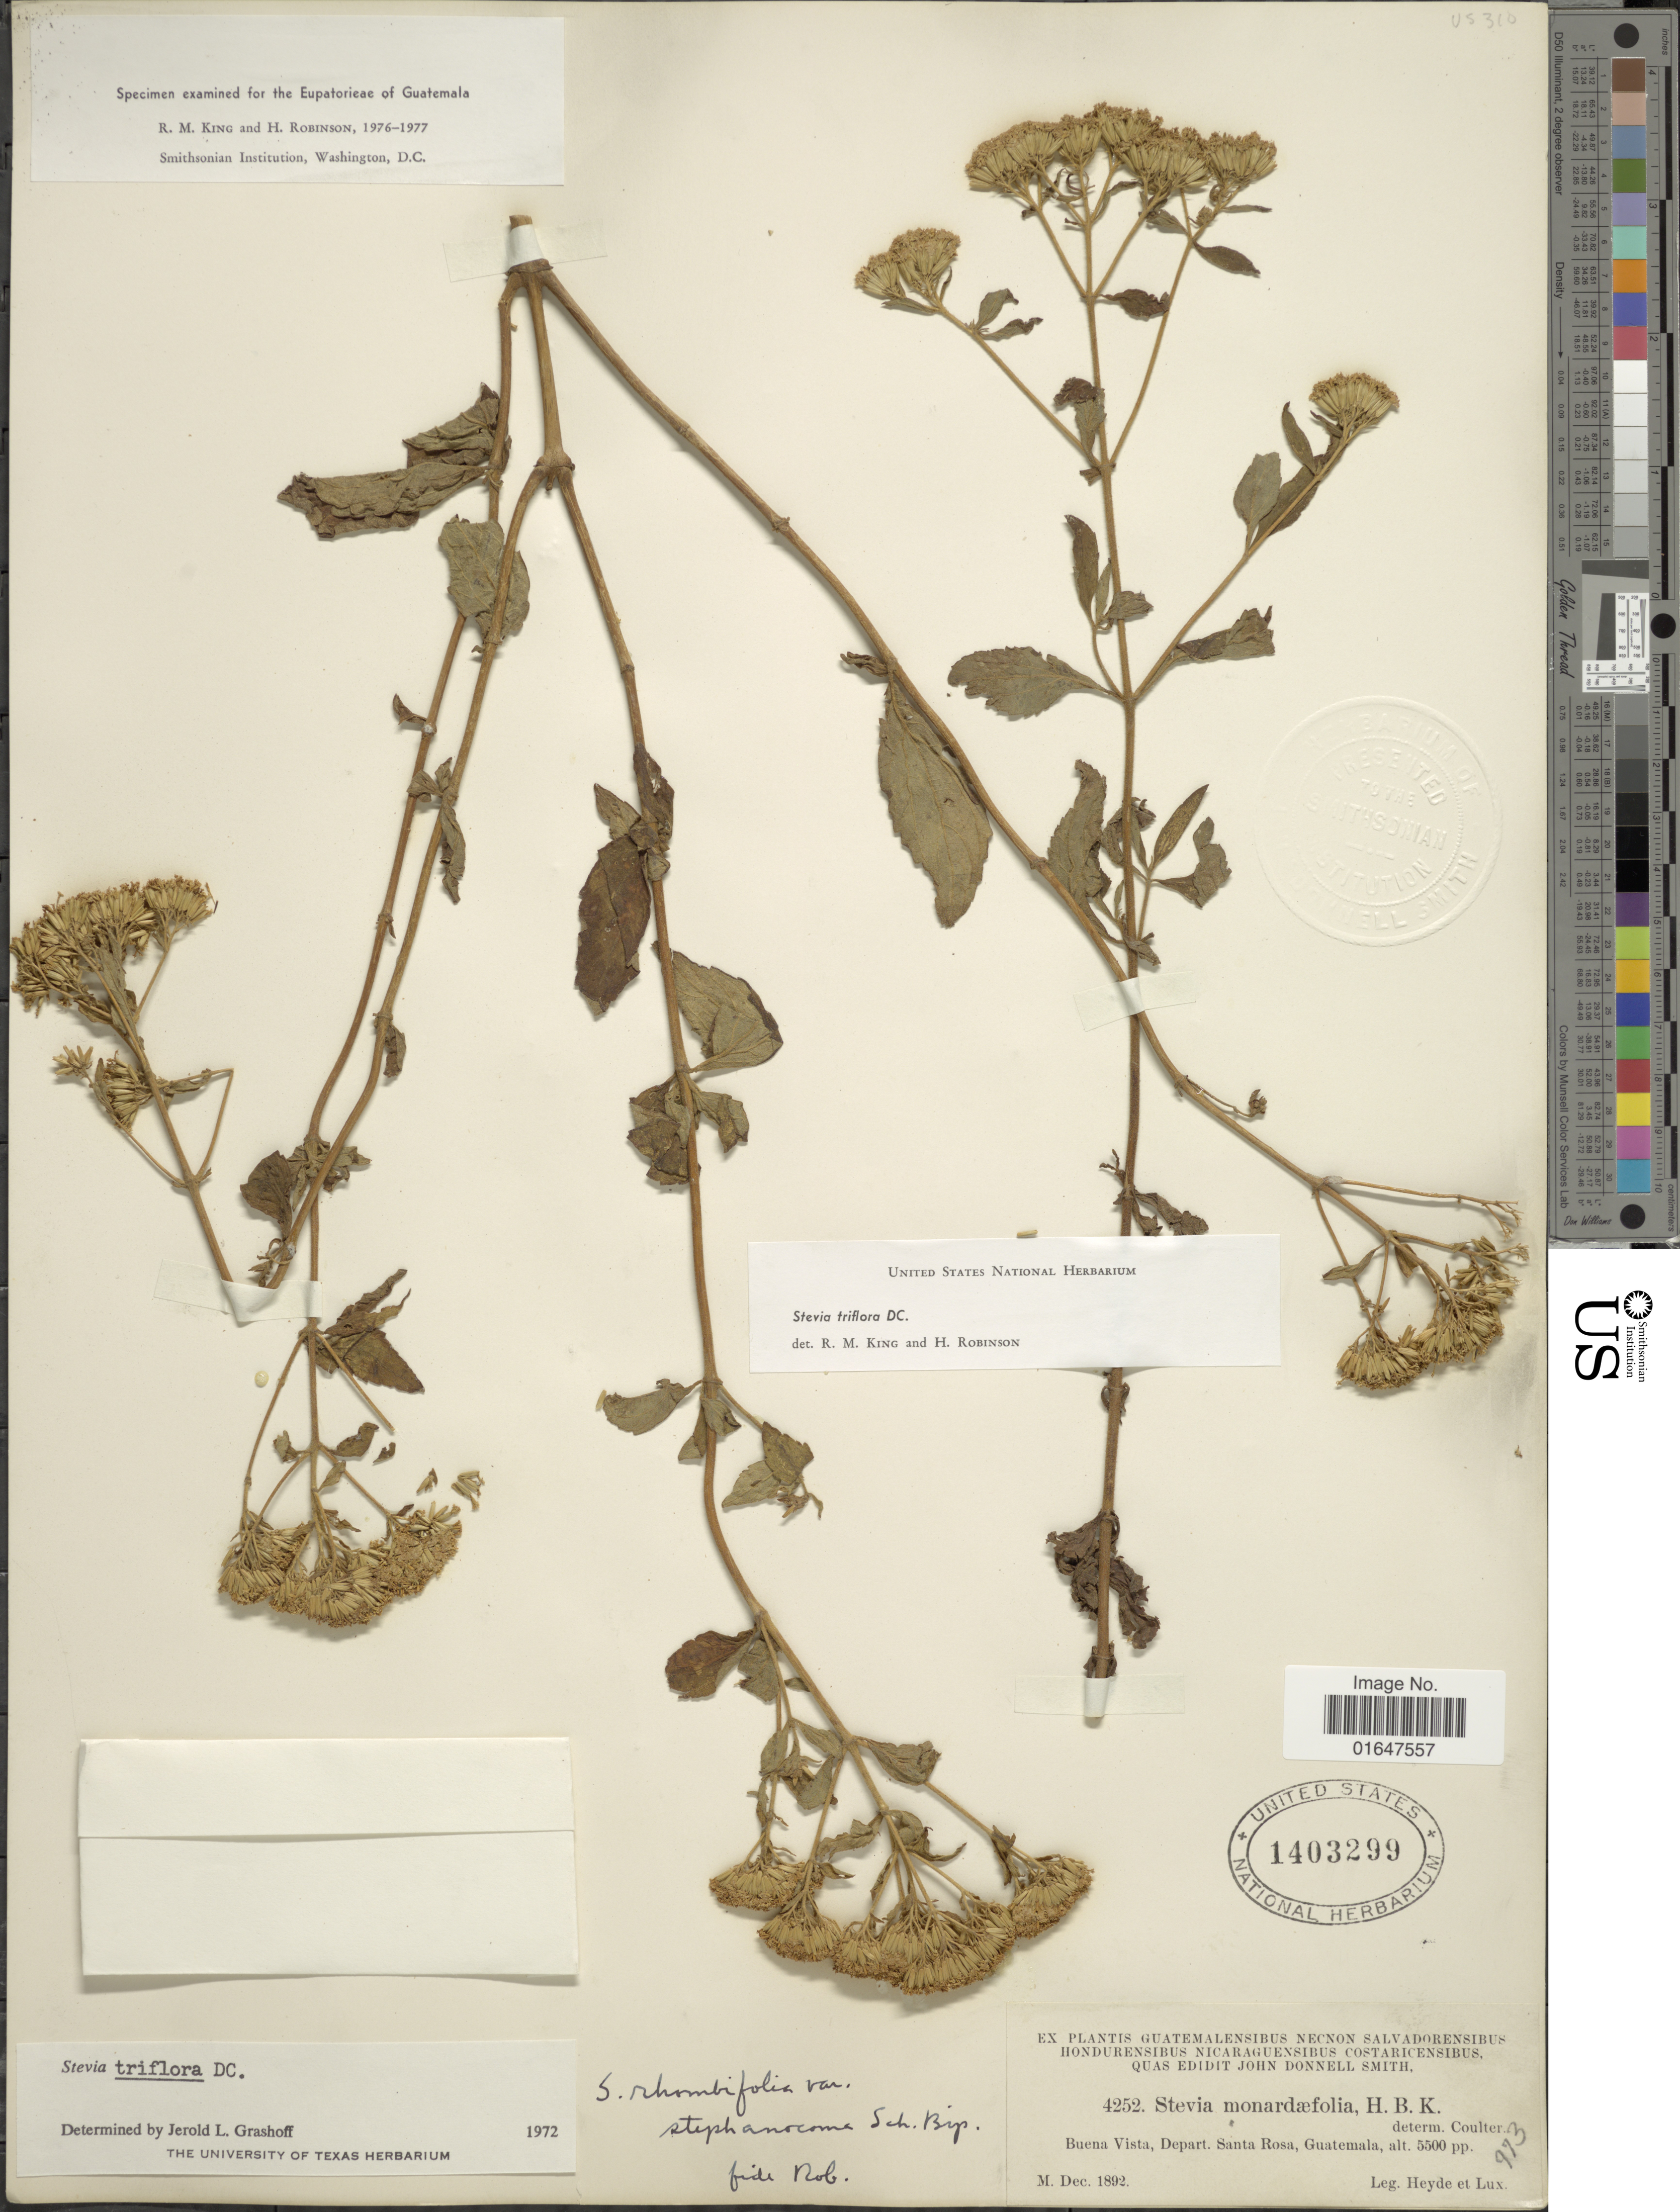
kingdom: Plantae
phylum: Tracheophyta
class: Magnoliopsida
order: Asterales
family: Asteraceae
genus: Stevia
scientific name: Stevia triflora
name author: DC.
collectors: Heyde & Lux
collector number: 4252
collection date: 1892-12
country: Guatemala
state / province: Santa Rosa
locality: Buena Vista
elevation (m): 1676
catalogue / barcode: US 1403299